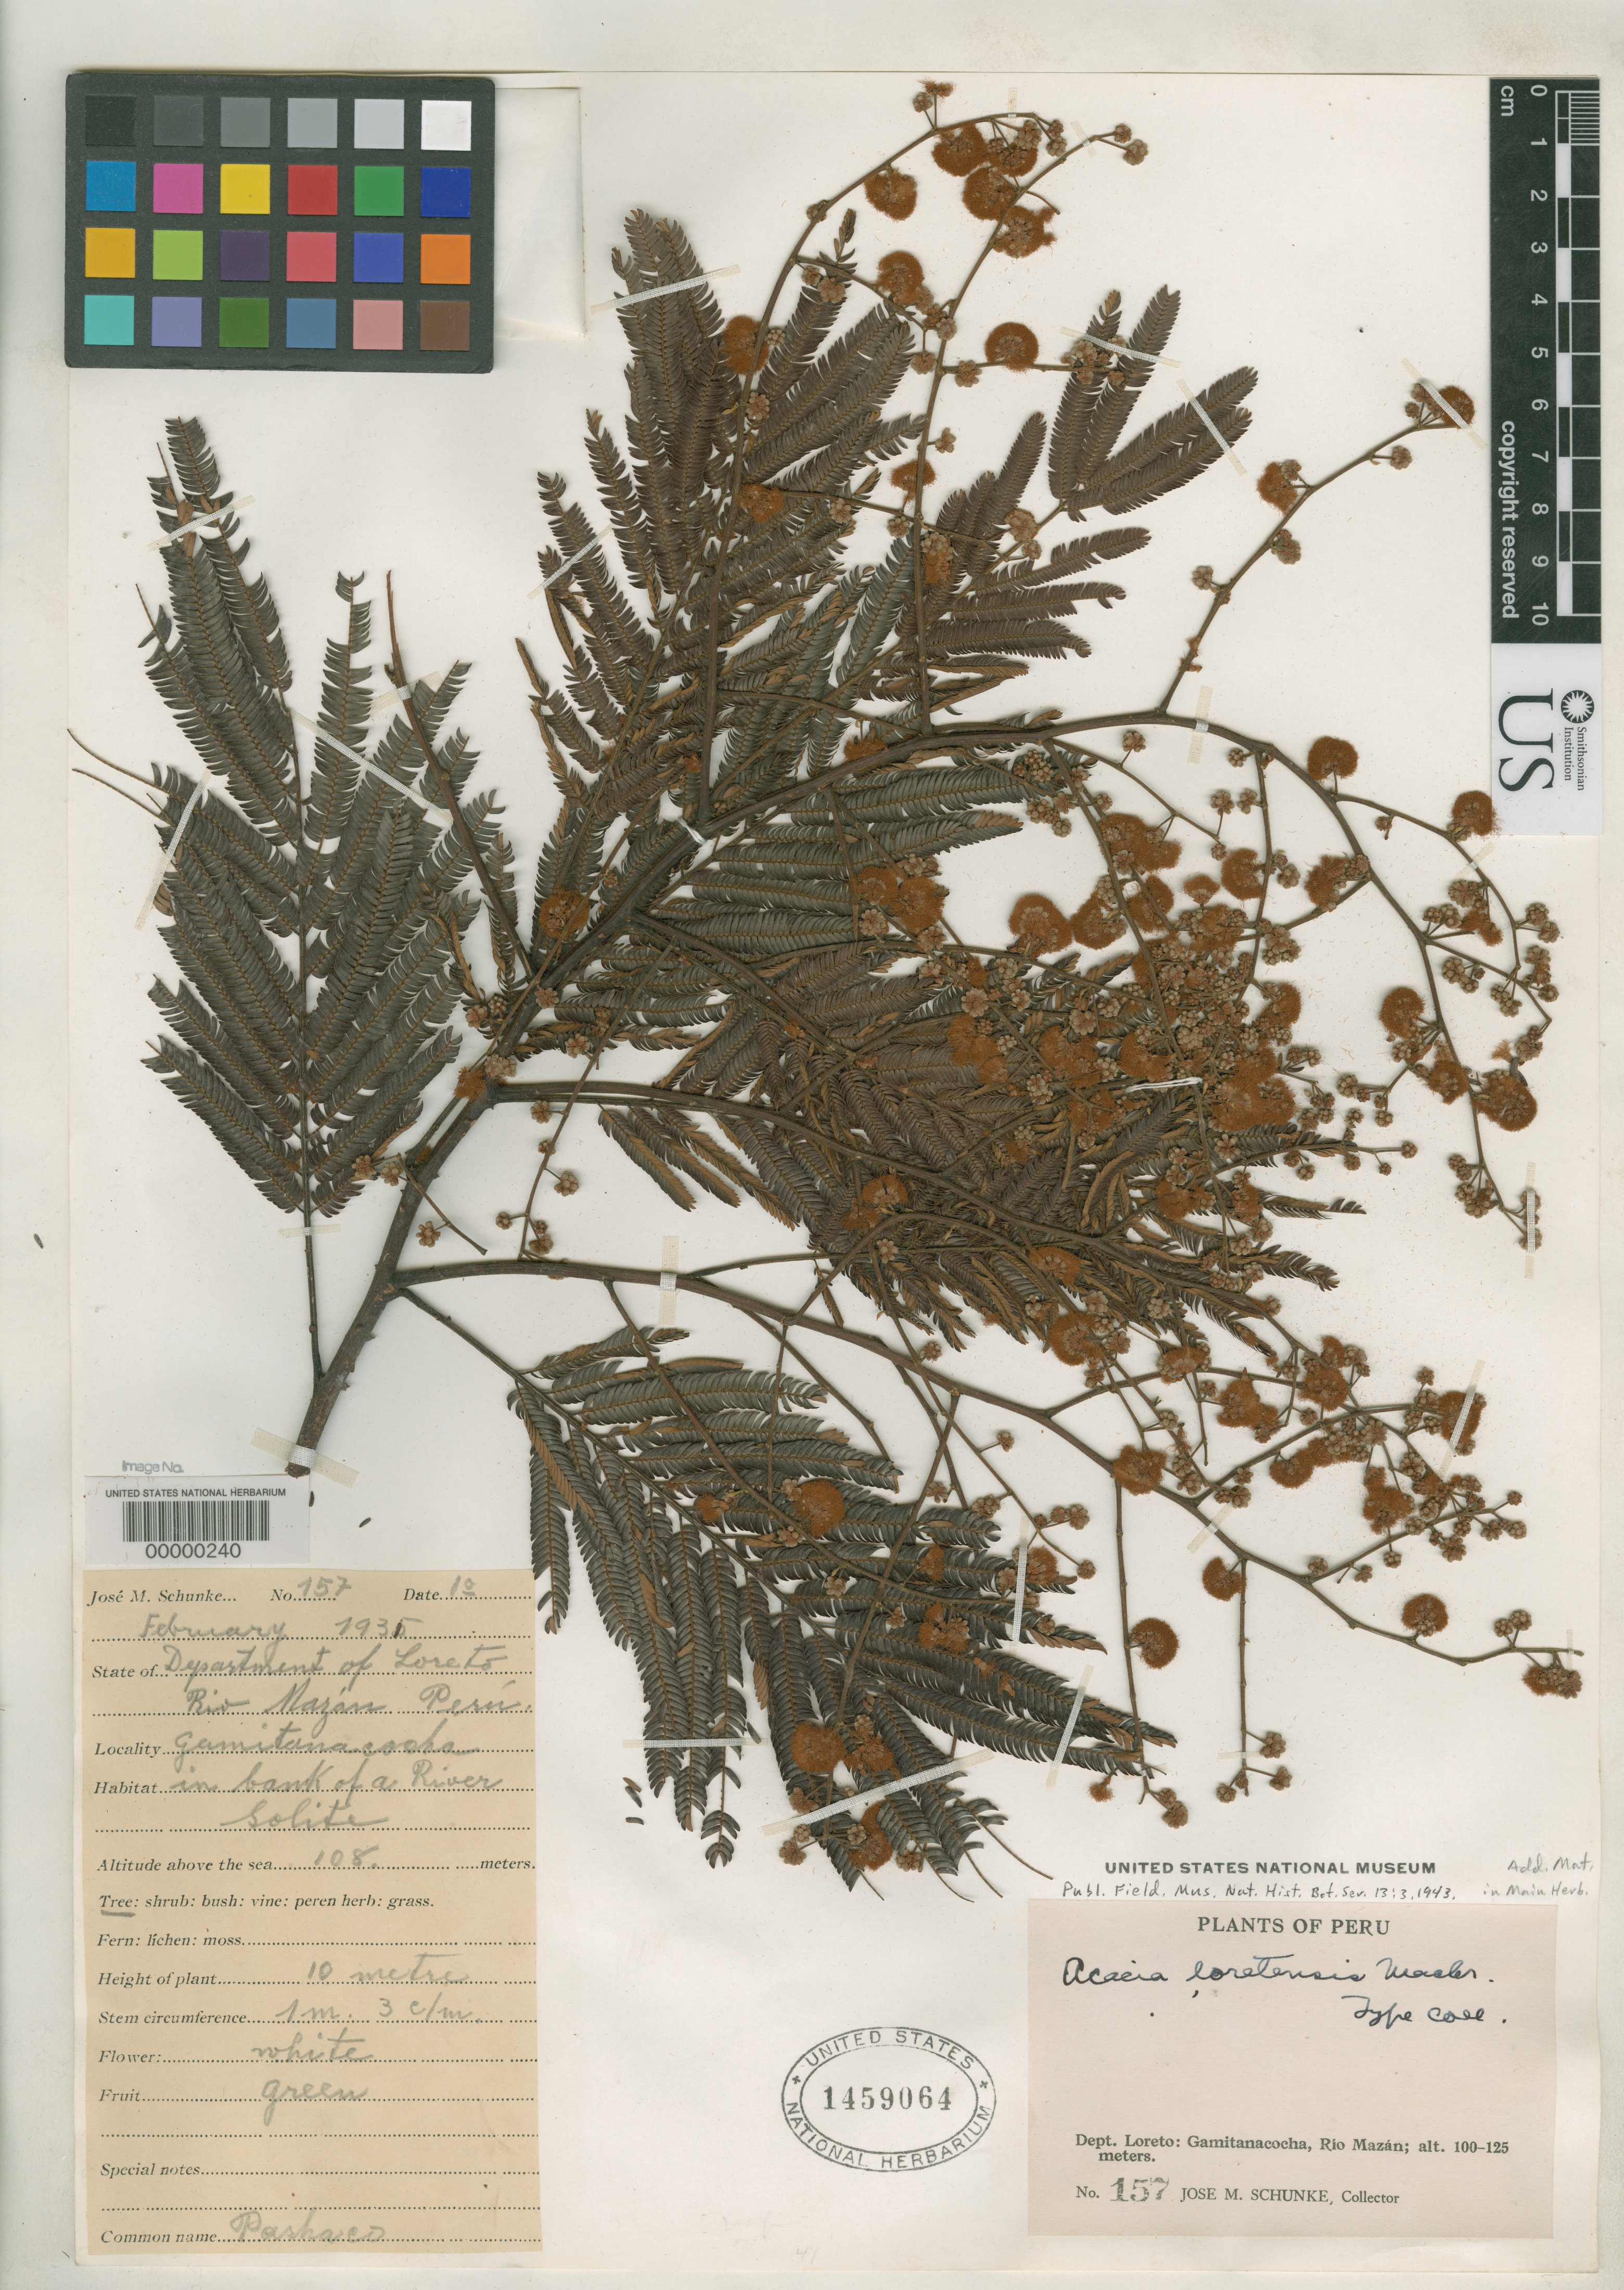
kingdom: Plantae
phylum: Tracheophyta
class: Magnoliopsida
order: Fabales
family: Fabaceae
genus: Acacia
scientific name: Acacia loretensis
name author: J.F. Macbr.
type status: Isotype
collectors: J. M. Schunke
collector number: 157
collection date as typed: Feb 1935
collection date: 1935-02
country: Peru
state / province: Loreto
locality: Gamitanacocha, Rio Mazan.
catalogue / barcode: US 1459064